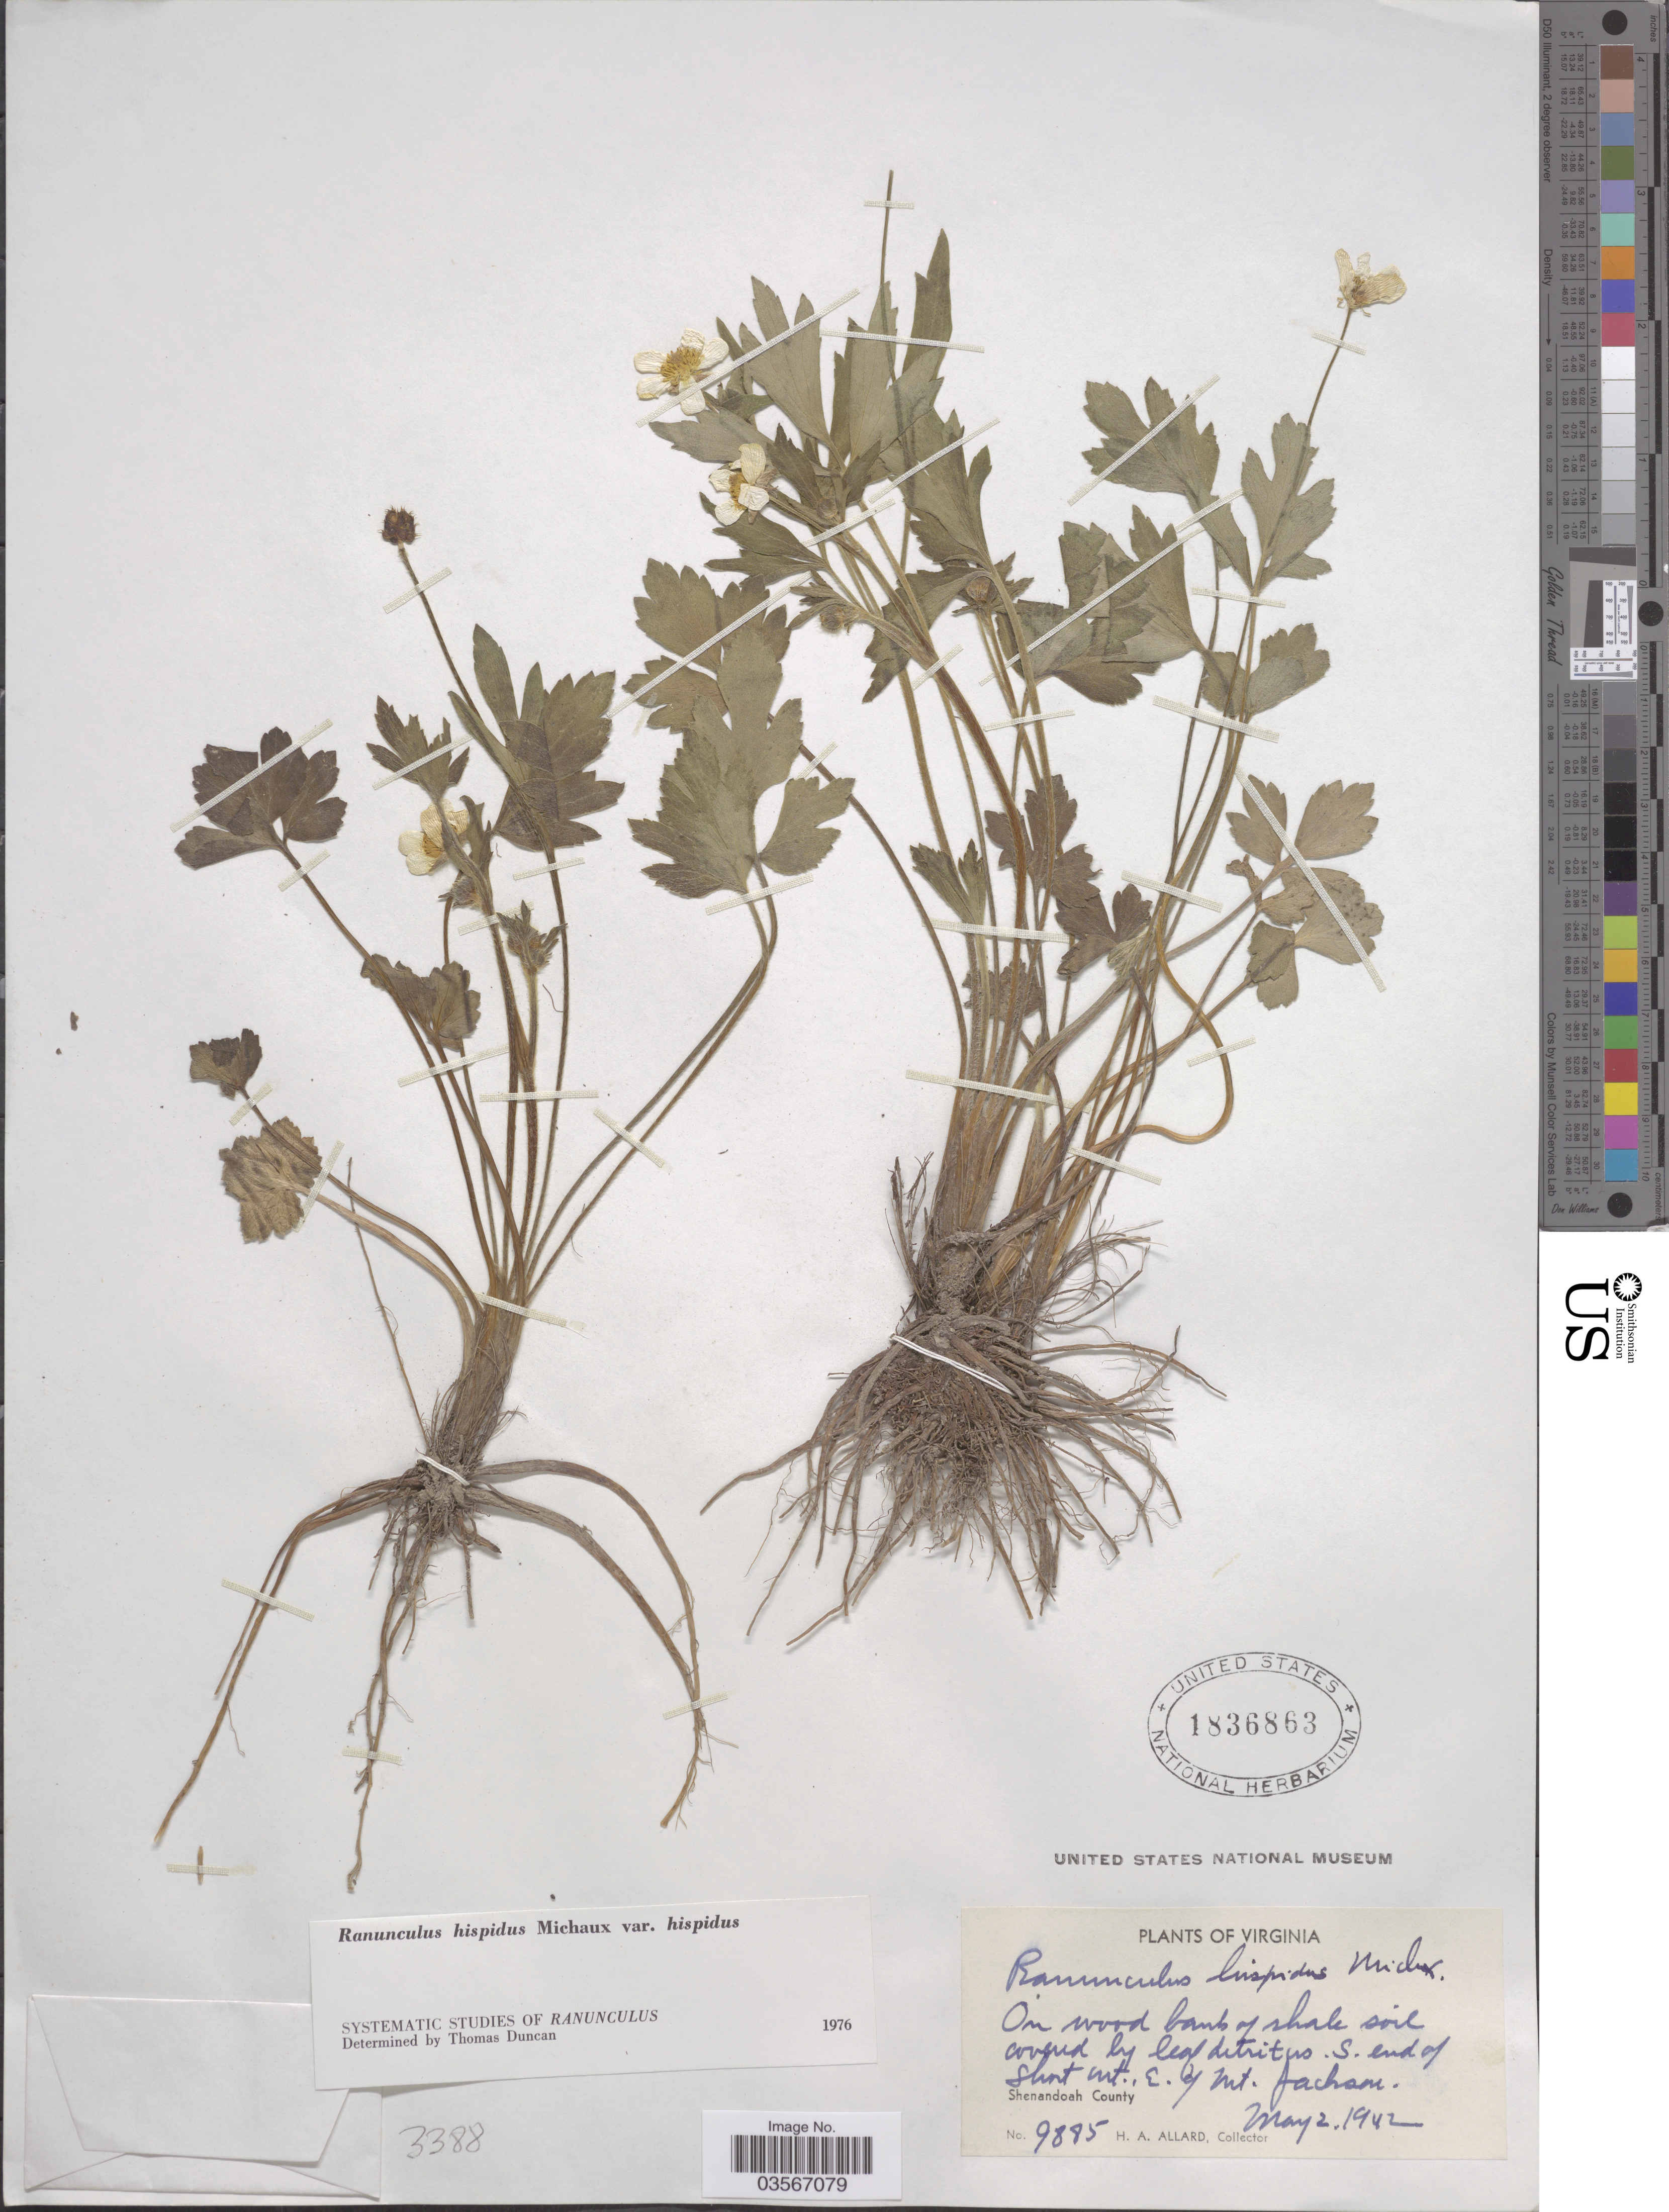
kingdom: Plantae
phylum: Tracheophyta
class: Magnoliopsida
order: Ranunculales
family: Ranunculaceae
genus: Ranunculus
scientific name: Ranunculus hispidus var. hispidus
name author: Michx.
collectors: H. A. Allard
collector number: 9885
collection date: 1942-05-02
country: United States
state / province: Virginia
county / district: Shenandoah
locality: S. end of Short Mt., E. of Mt. Jackson. Shenandoah County.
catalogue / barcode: US 1836863